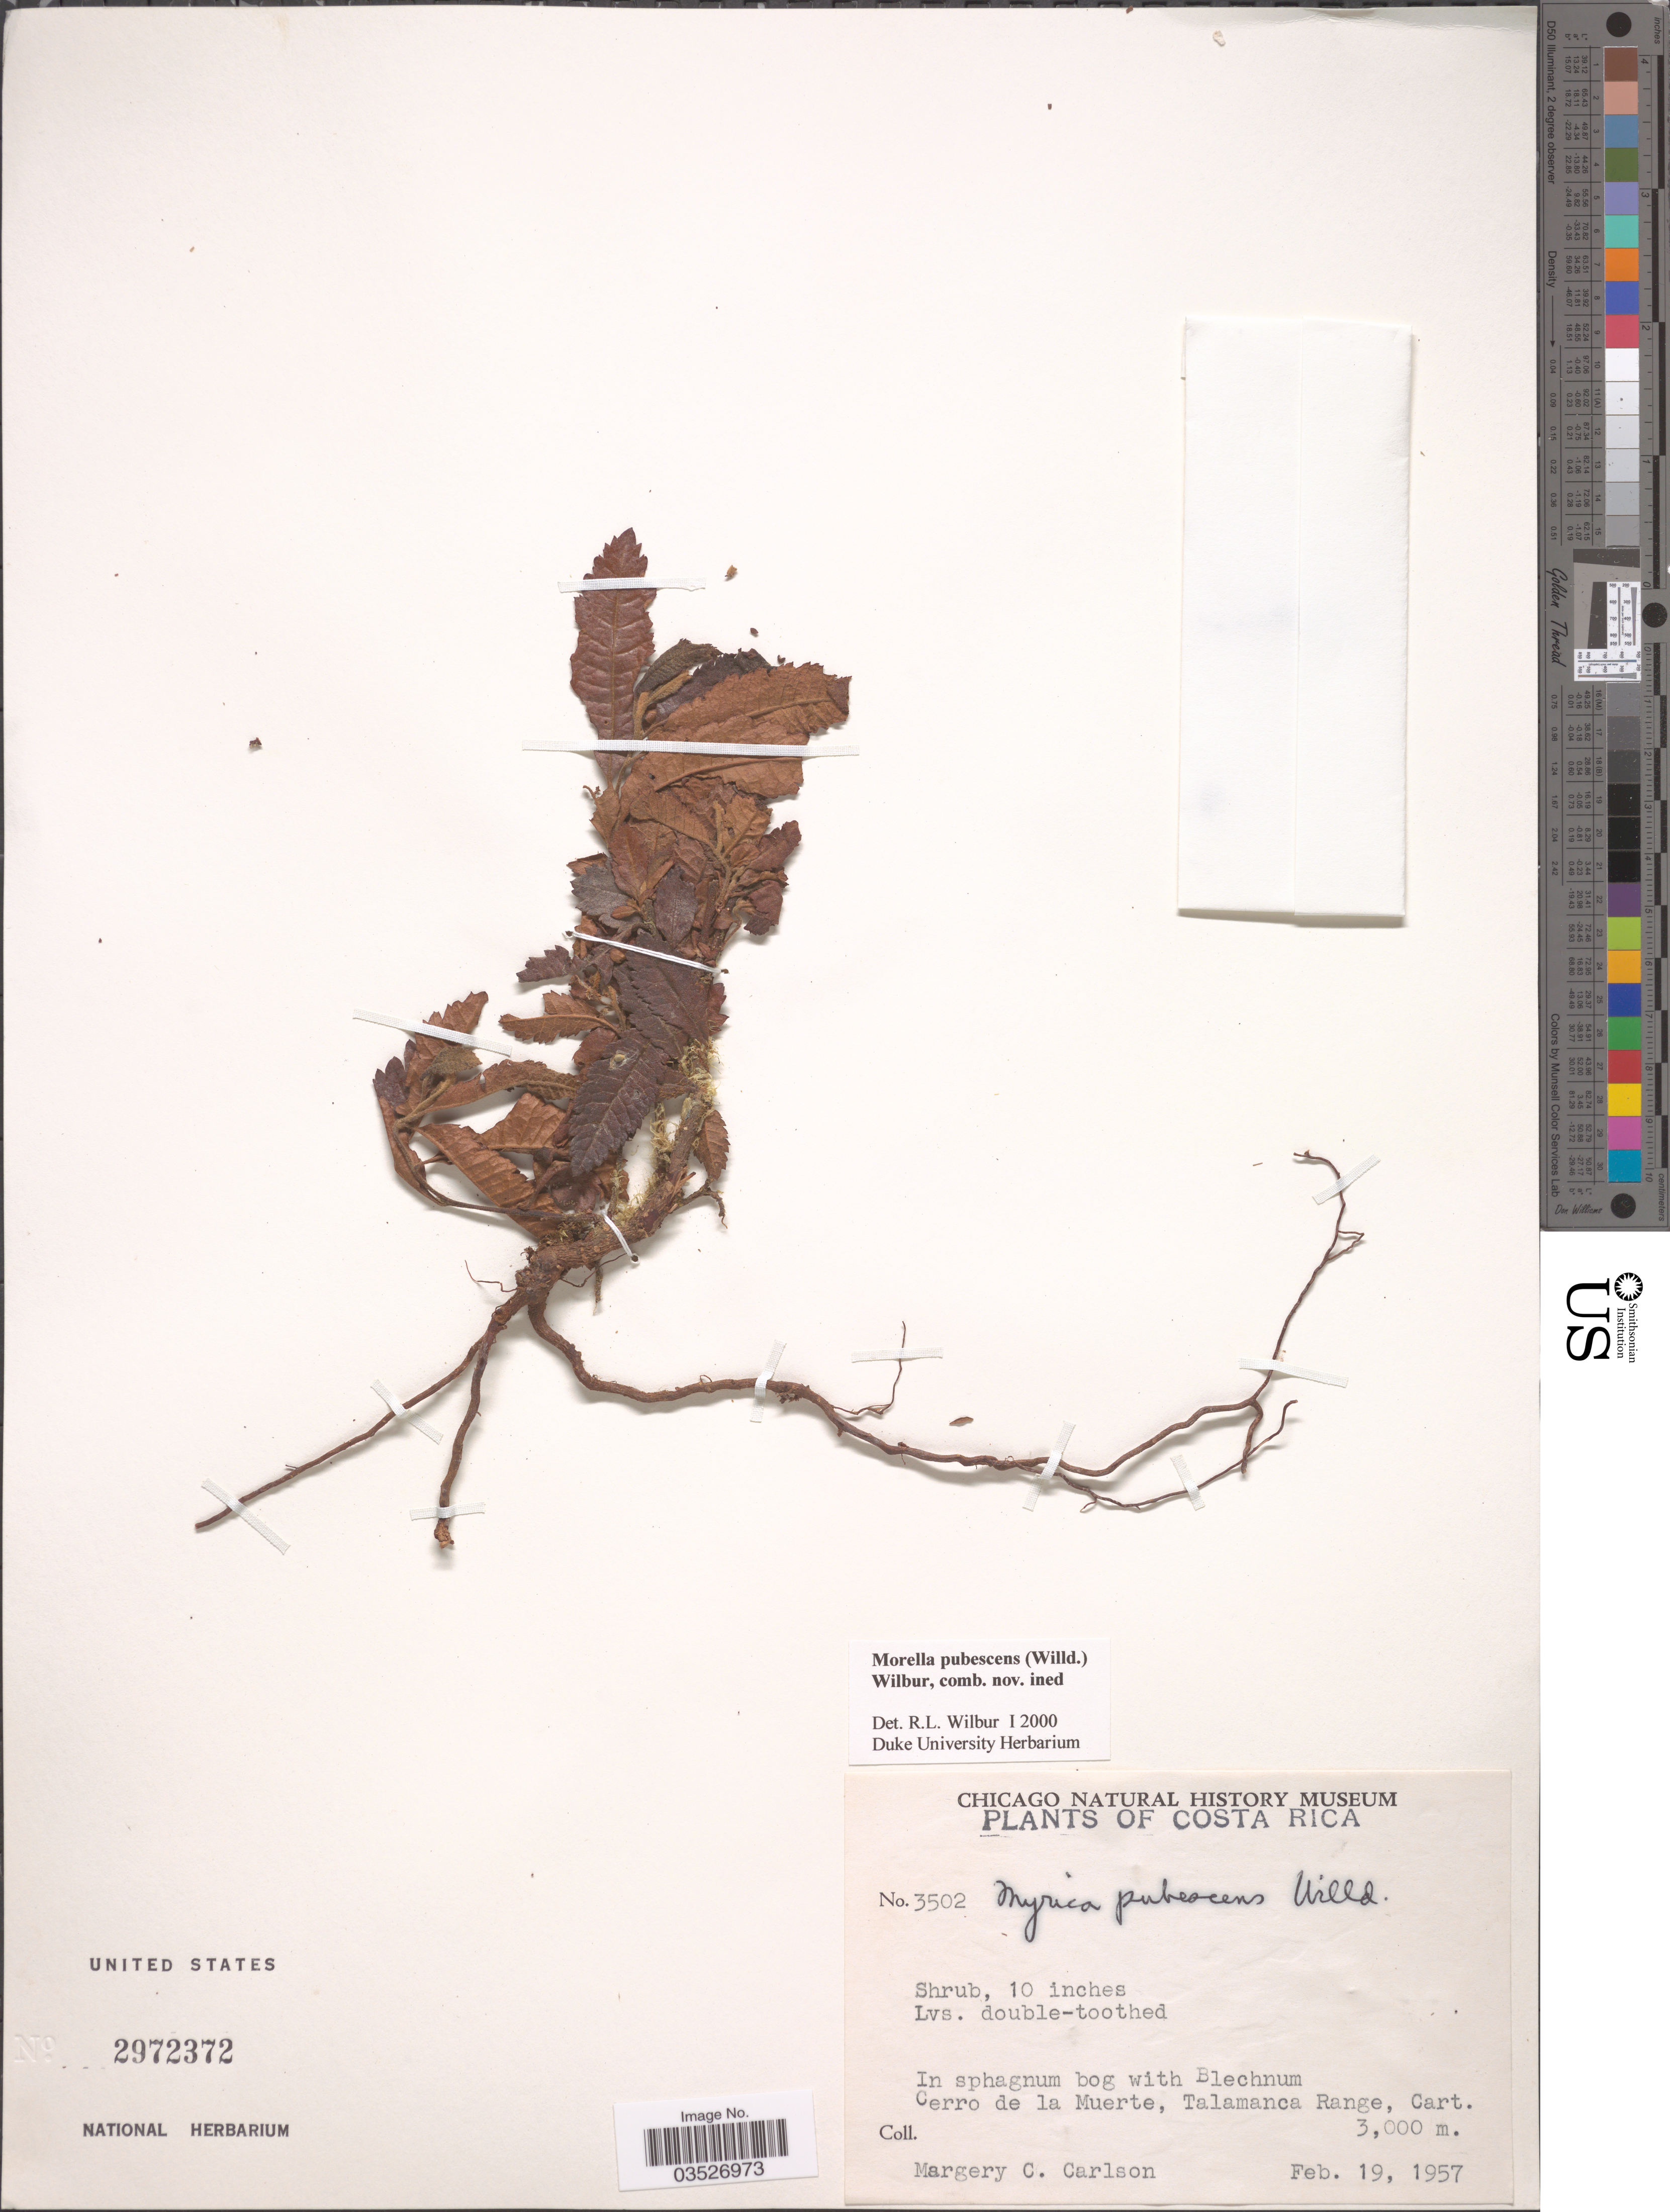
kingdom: Plantae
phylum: Tracheophyta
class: Magnoliopsida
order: Fagales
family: Myricaceae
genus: Morella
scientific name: Morella pubescens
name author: (Humb. & Bonpl. ex Willd.) Wilbur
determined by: Wilbur, R. L.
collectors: M. C. Carlson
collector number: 3502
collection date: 1957-02-19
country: Costa Rica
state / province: Cartago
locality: Cerro de la Muerte, Talamanca Range.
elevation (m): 3000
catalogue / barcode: US 2972372